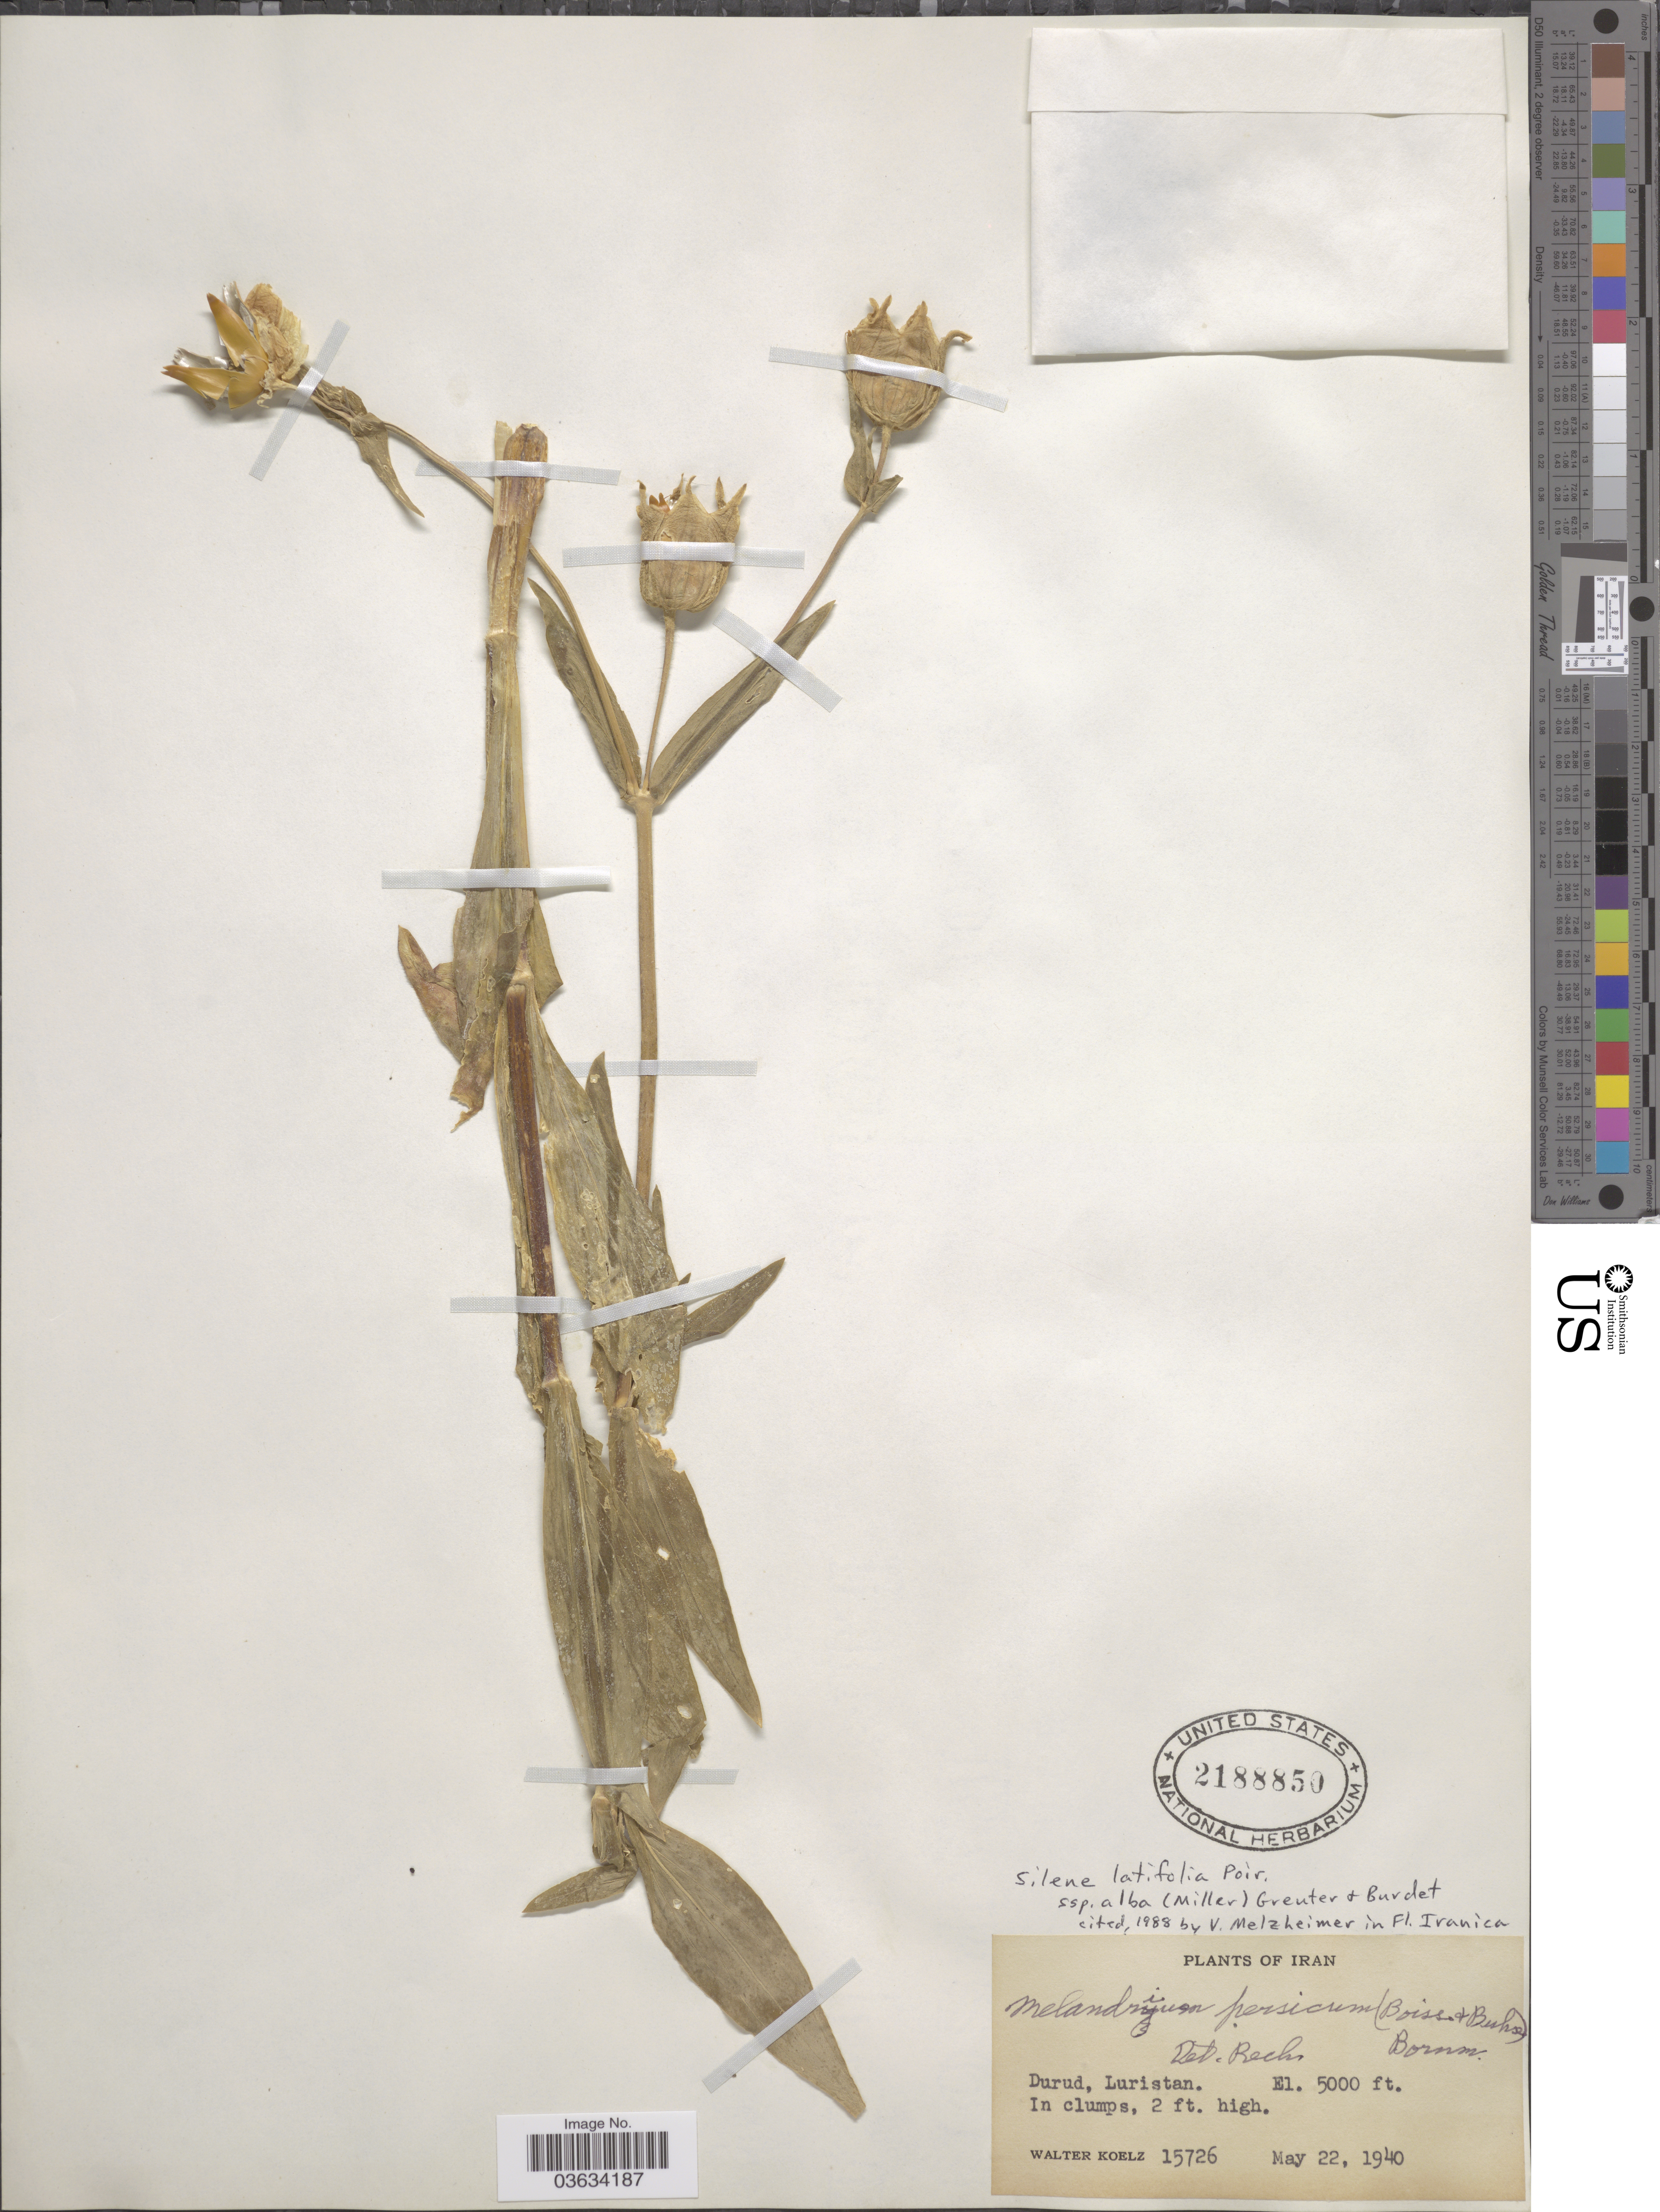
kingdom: Plantae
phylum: Tracheophyta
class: Magnoliopsida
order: Caryophyllales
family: Caryophyllaceae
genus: Silene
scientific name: Silene latifolia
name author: Poir.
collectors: W. N. Koelz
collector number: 15726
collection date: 1940-05-22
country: Iran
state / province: Lorestan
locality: Durud, Luristan.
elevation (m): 1524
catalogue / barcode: US 2188850